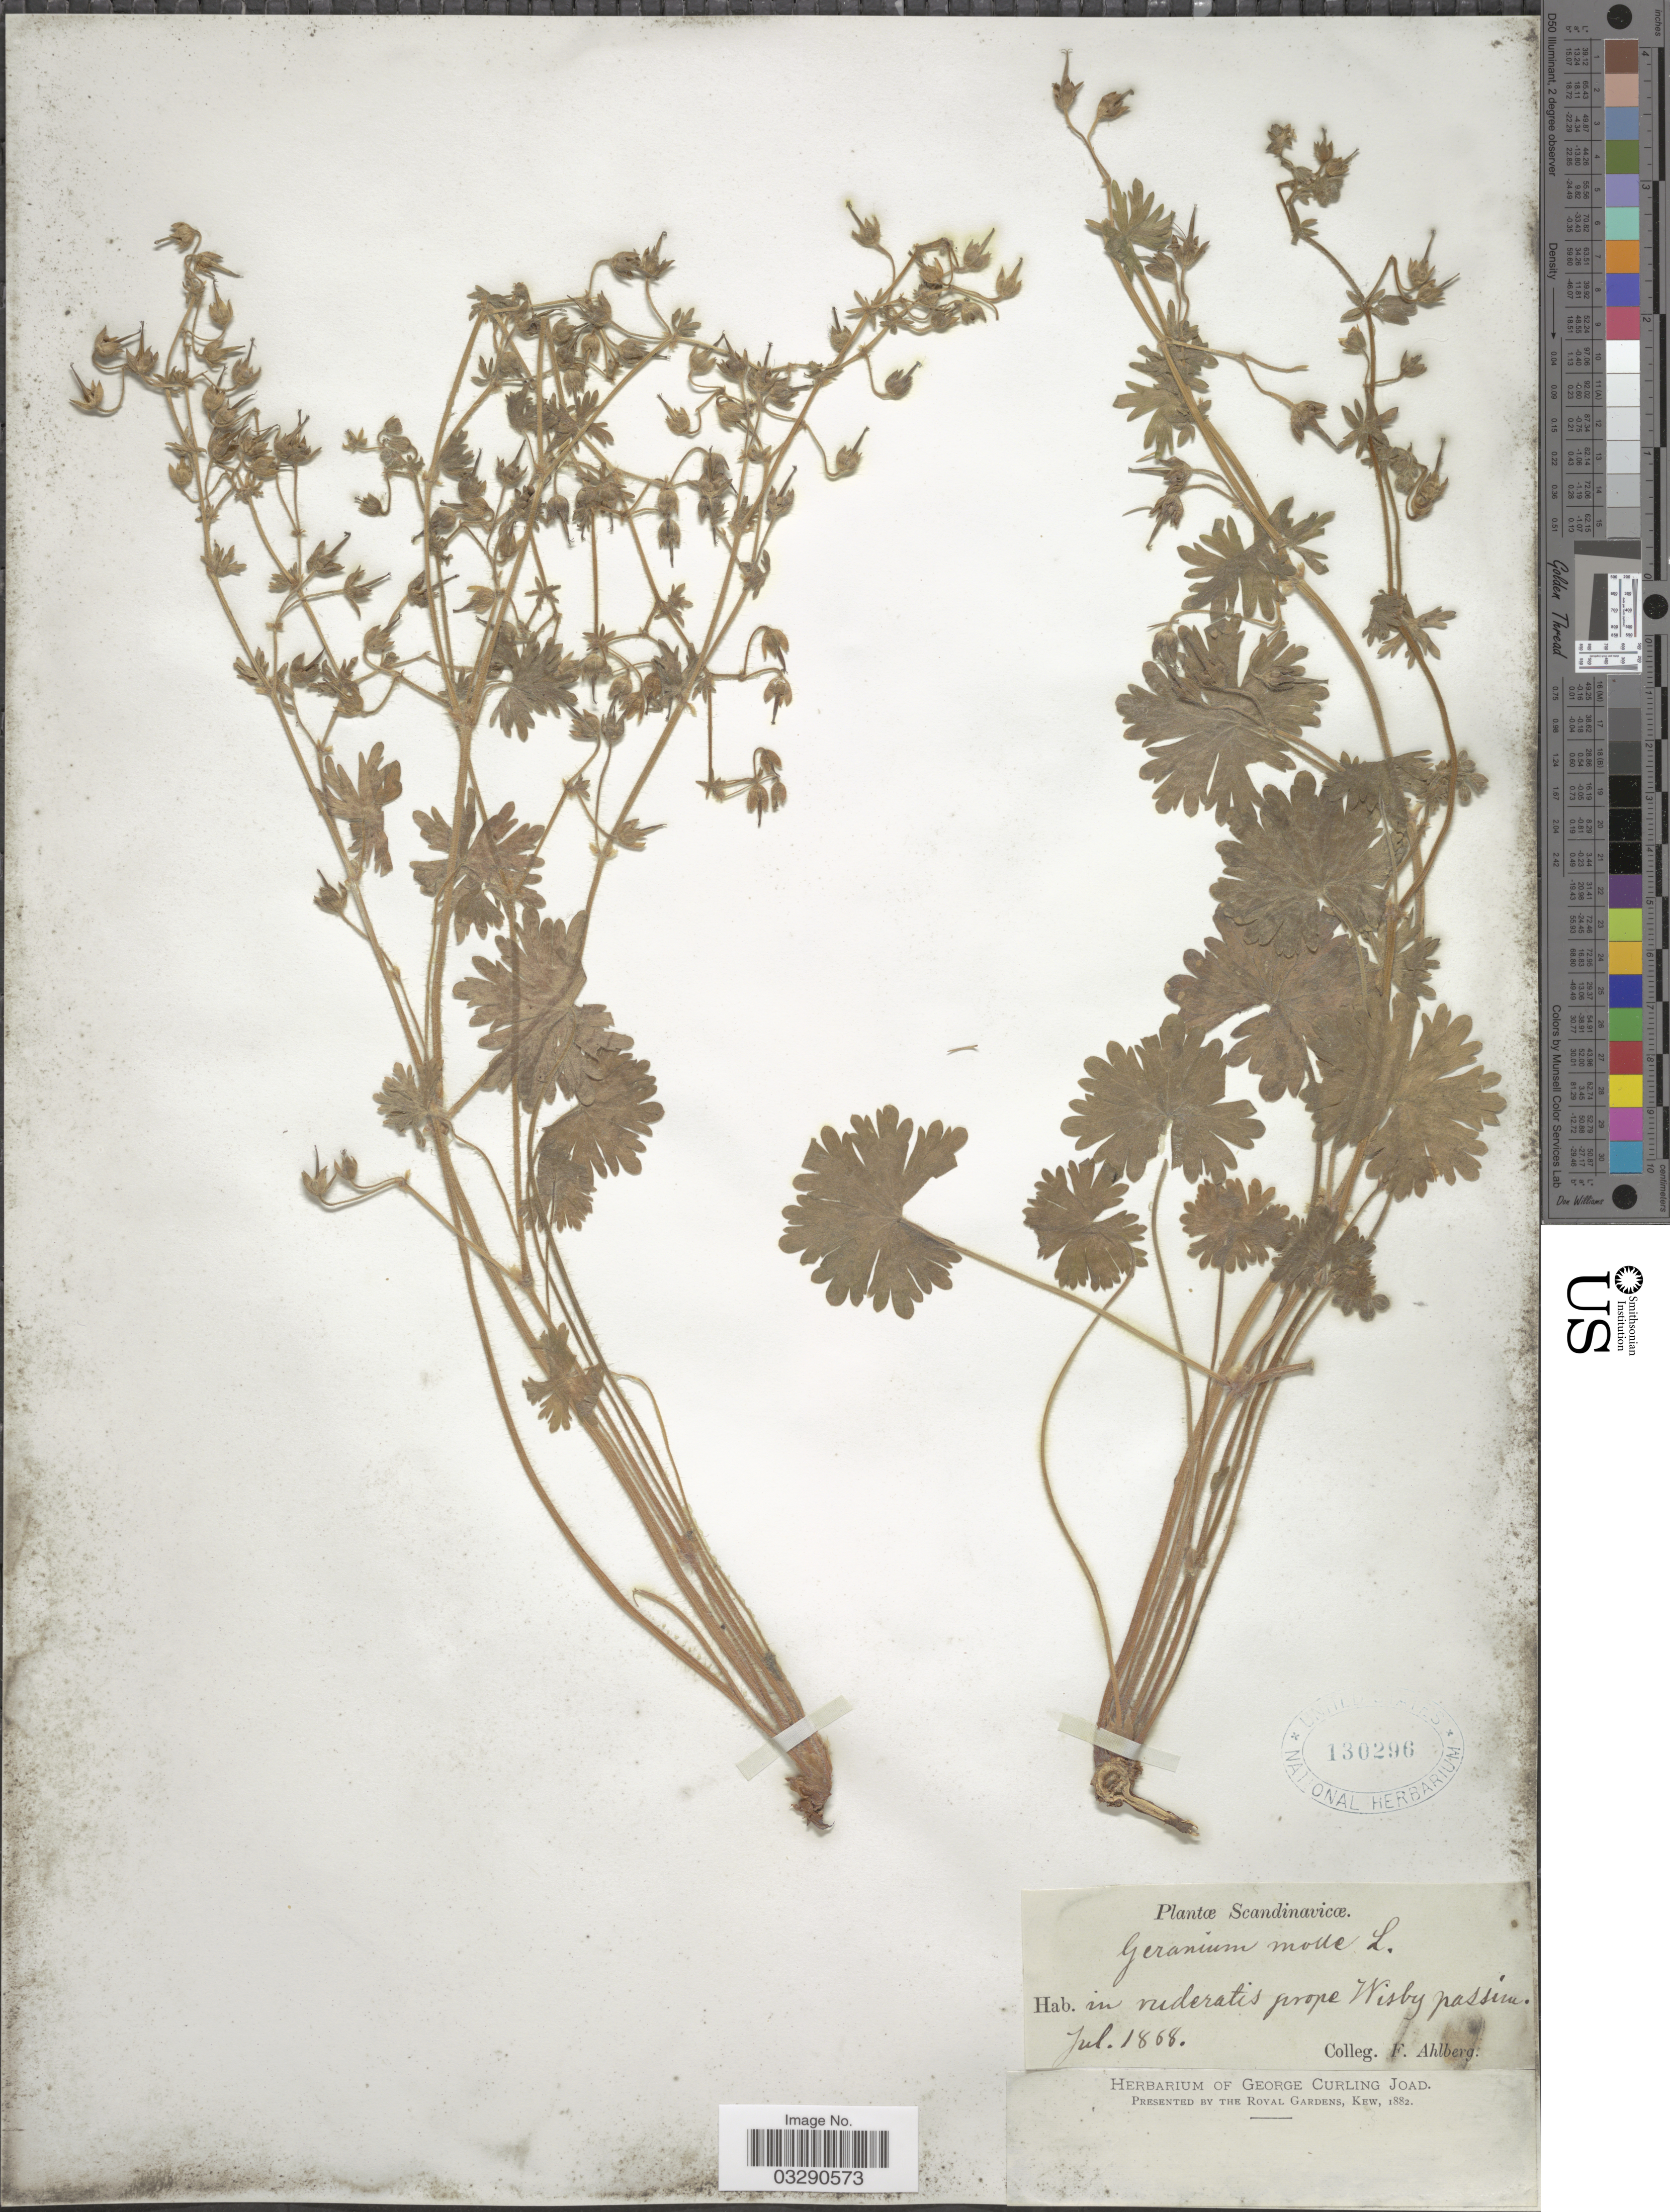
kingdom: Plantae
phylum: Tracheophyta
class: Magnoliopsida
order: Geraniales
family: Geraniaceae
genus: Geranium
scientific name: Geranium molle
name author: L.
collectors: F. Ahlberg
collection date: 1868-07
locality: Scandinavicæ. Prope Wisby passim.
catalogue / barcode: US 130296